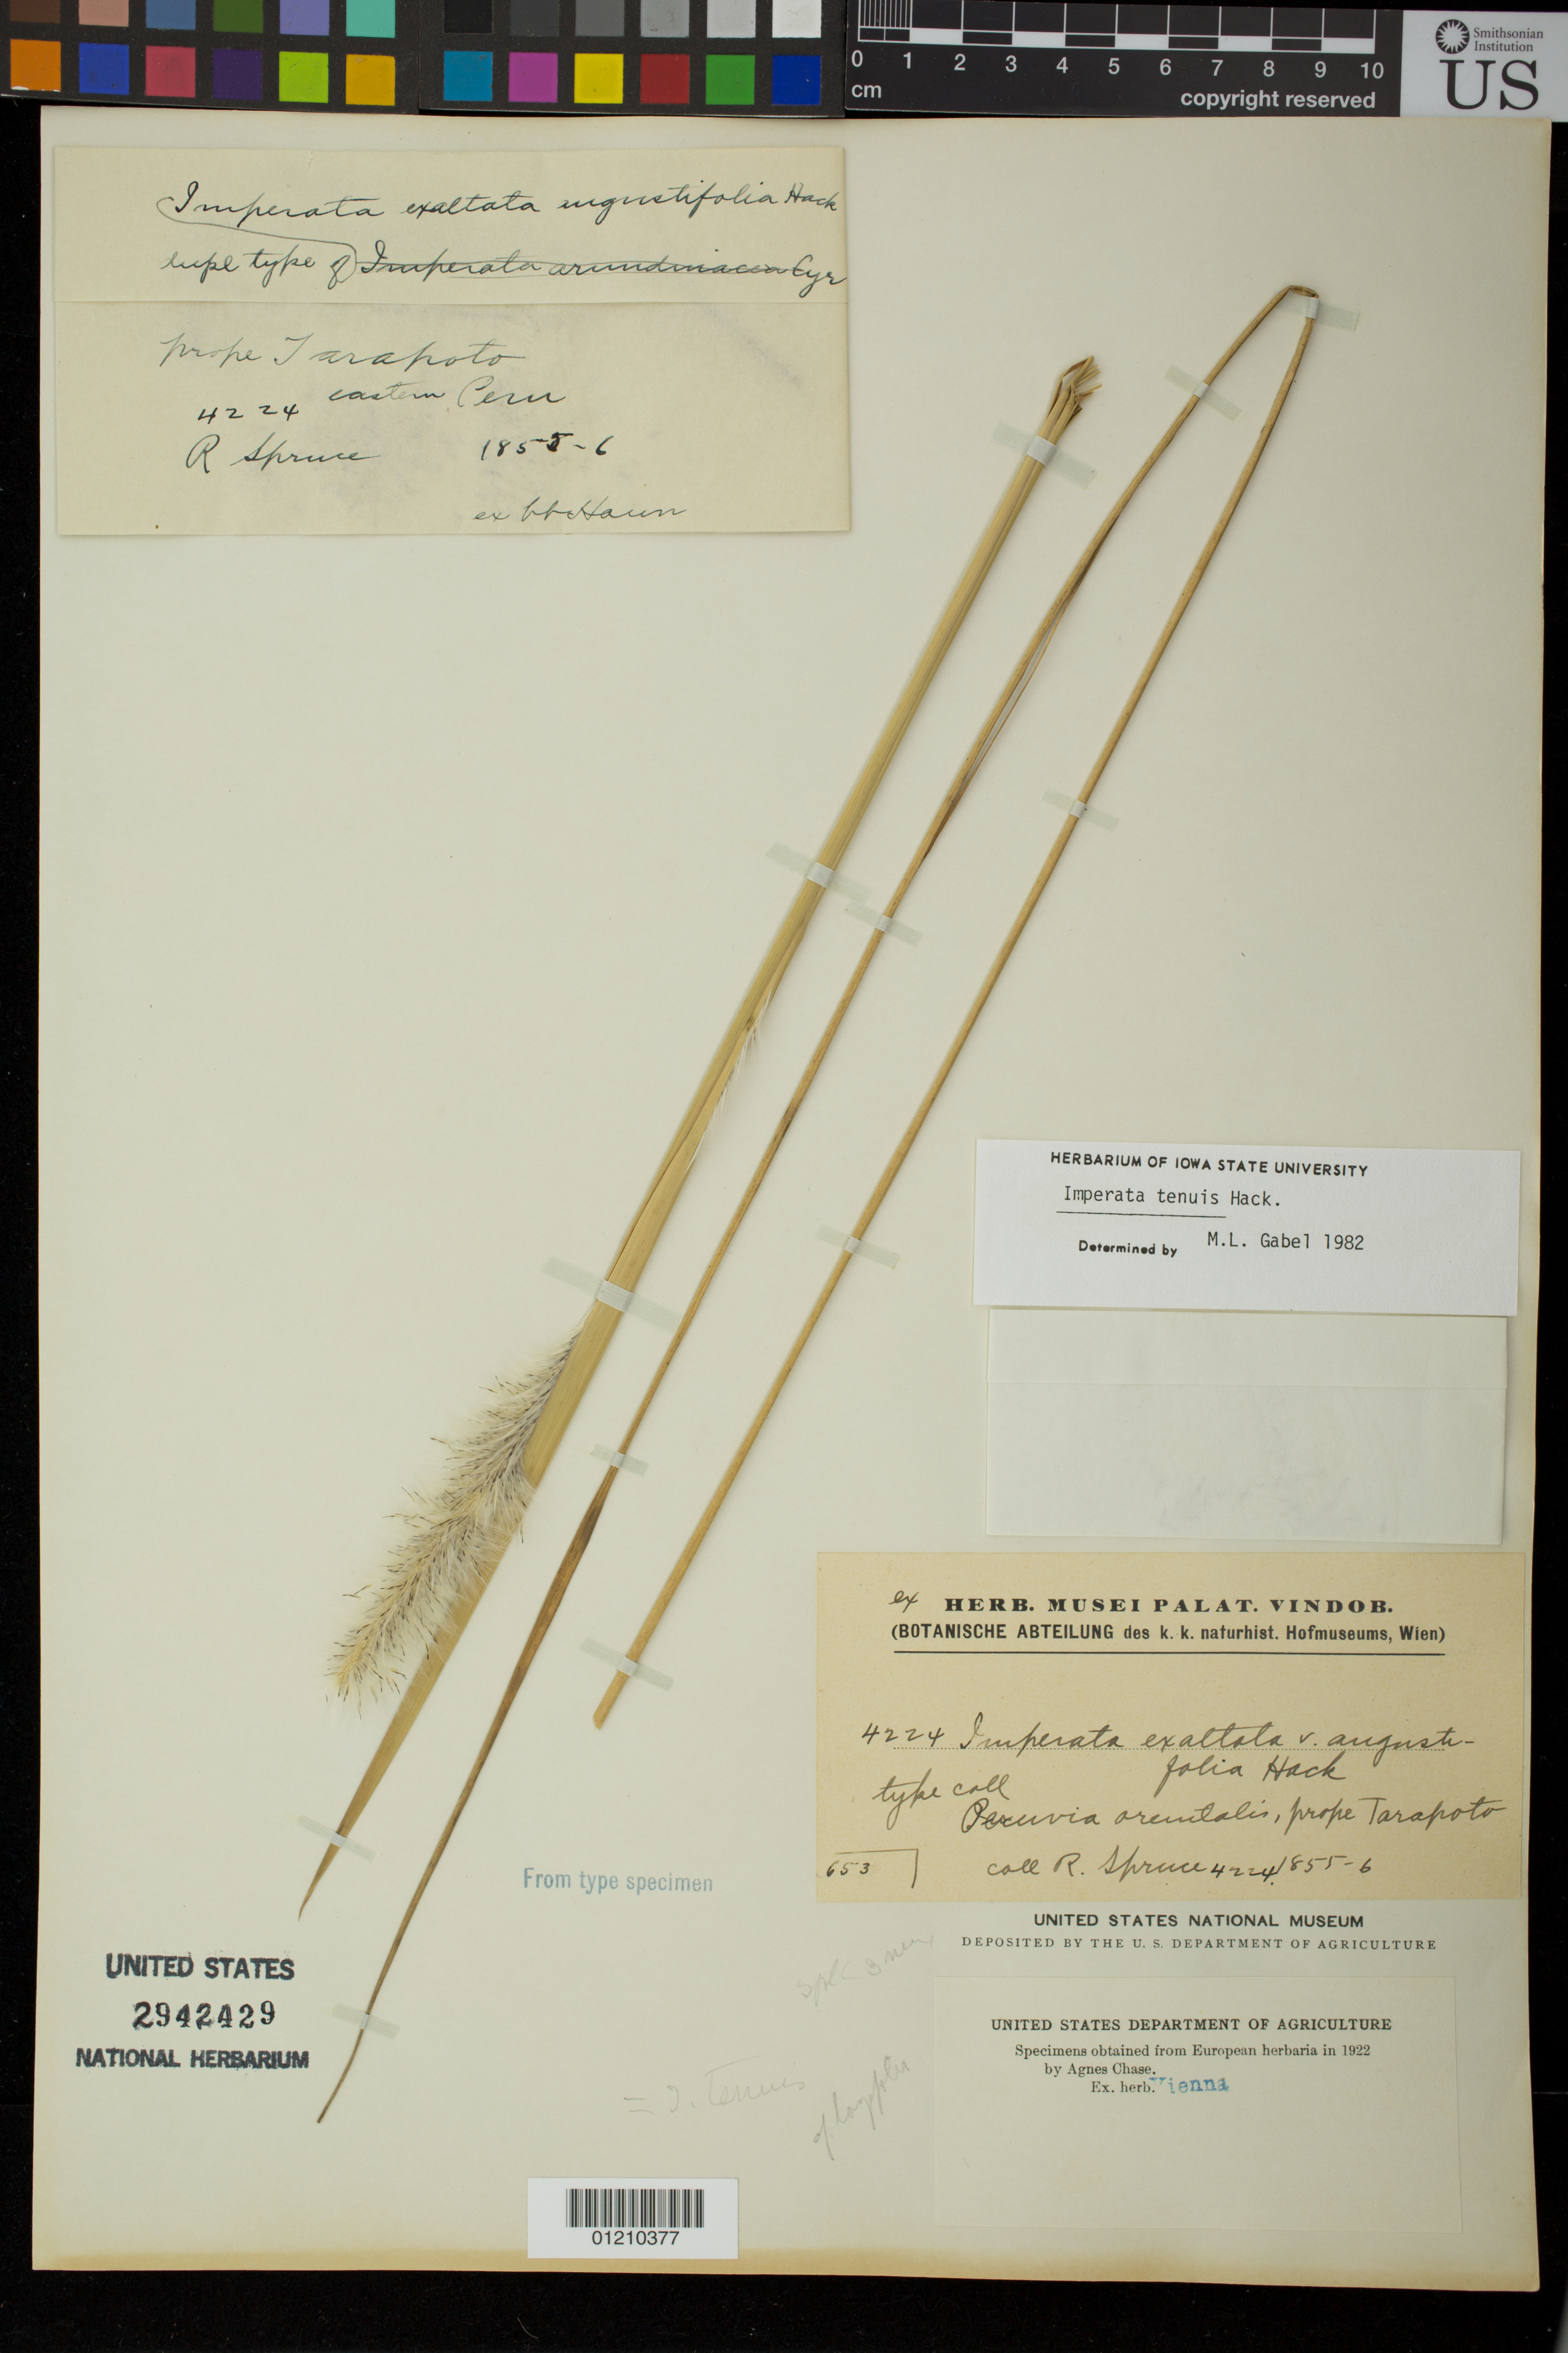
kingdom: Plantae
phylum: Tracheophyta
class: Liliopsida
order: Poales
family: Poaceae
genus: Imperata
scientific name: Imperata exaltata var. angustifolia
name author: Hack.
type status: Type Collection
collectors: R. Spruce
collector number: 4224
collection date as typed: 1855 to -- --- 1856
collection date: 1855/1856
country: Peru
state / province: San Martín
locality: prope Tarapoto, Peruvia orientalis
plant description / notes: Fragmentary material of type specimen ex herb. Vienna.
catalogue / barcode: US 2942429